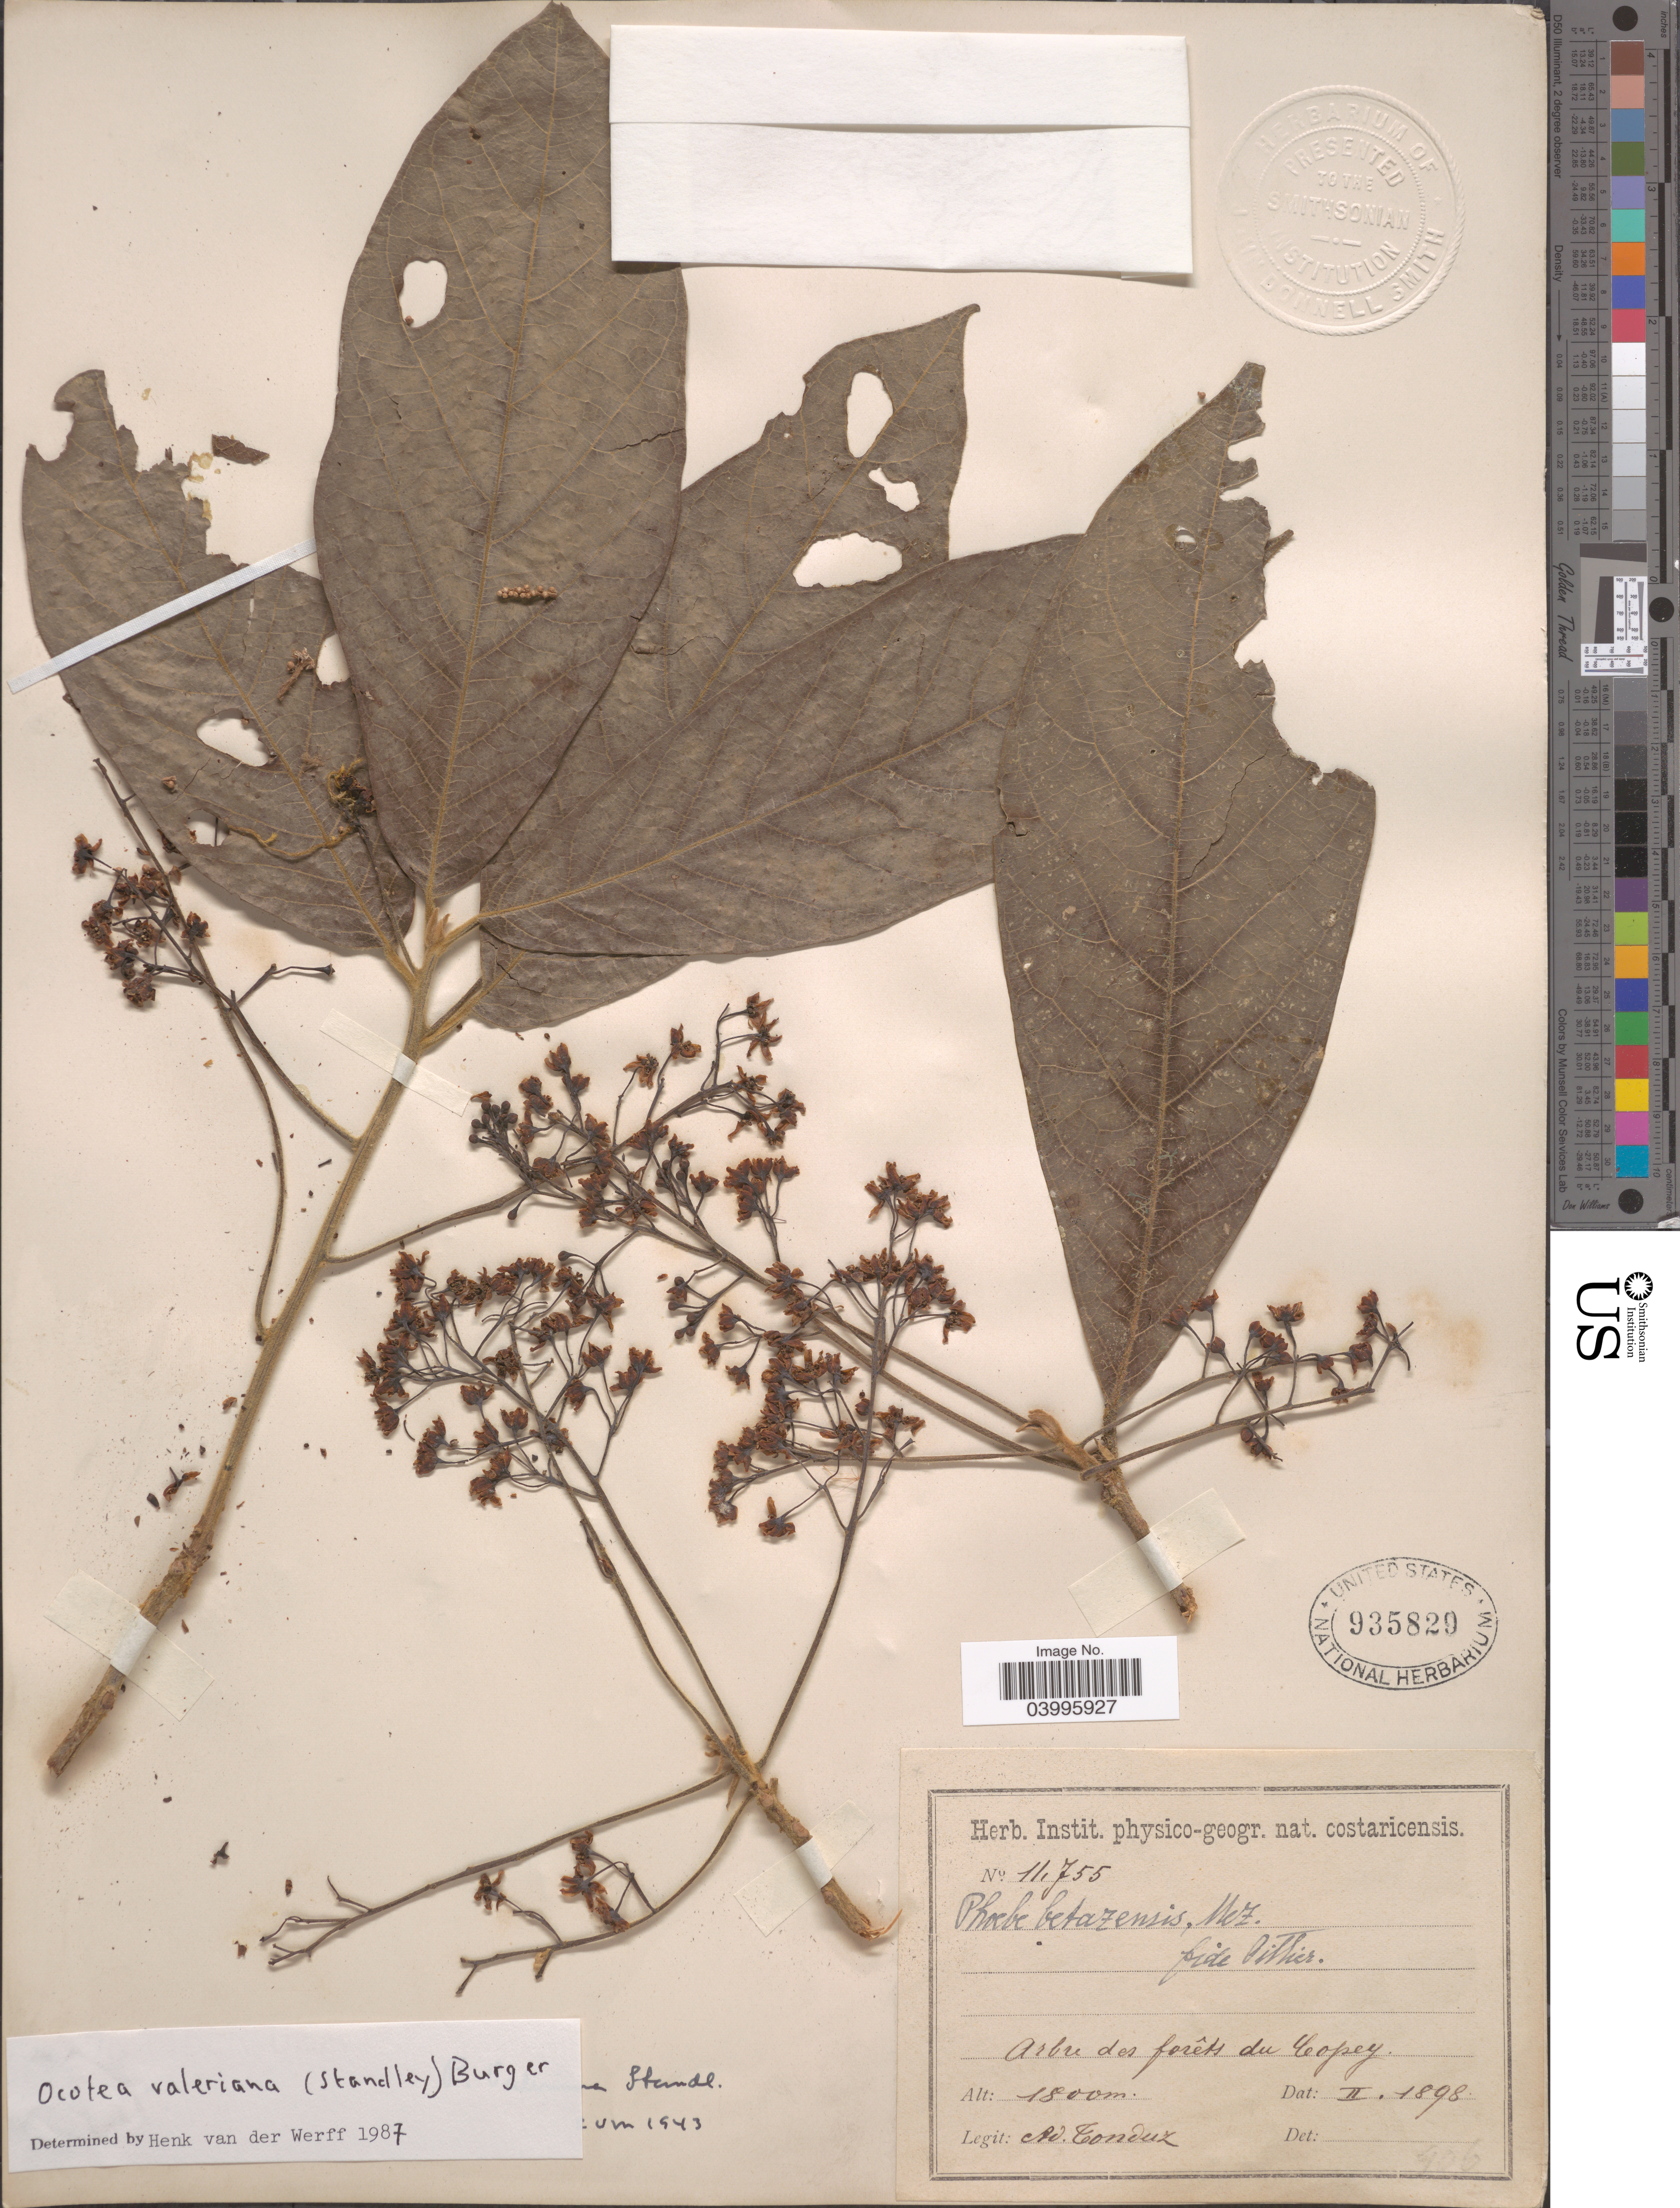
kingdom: Plantae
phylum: Tracheophyta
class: Magnoliopsida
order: Laurales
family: Lauraceae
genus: Ocotea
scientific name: Ocotea valeriana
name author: (Standl.) W.C. Burger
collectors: A. Tonduz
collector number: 11755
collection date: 1898-02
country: Costa Rica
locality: Arbre dos forêts du Copey.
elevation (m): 1800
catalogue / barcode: US 935829